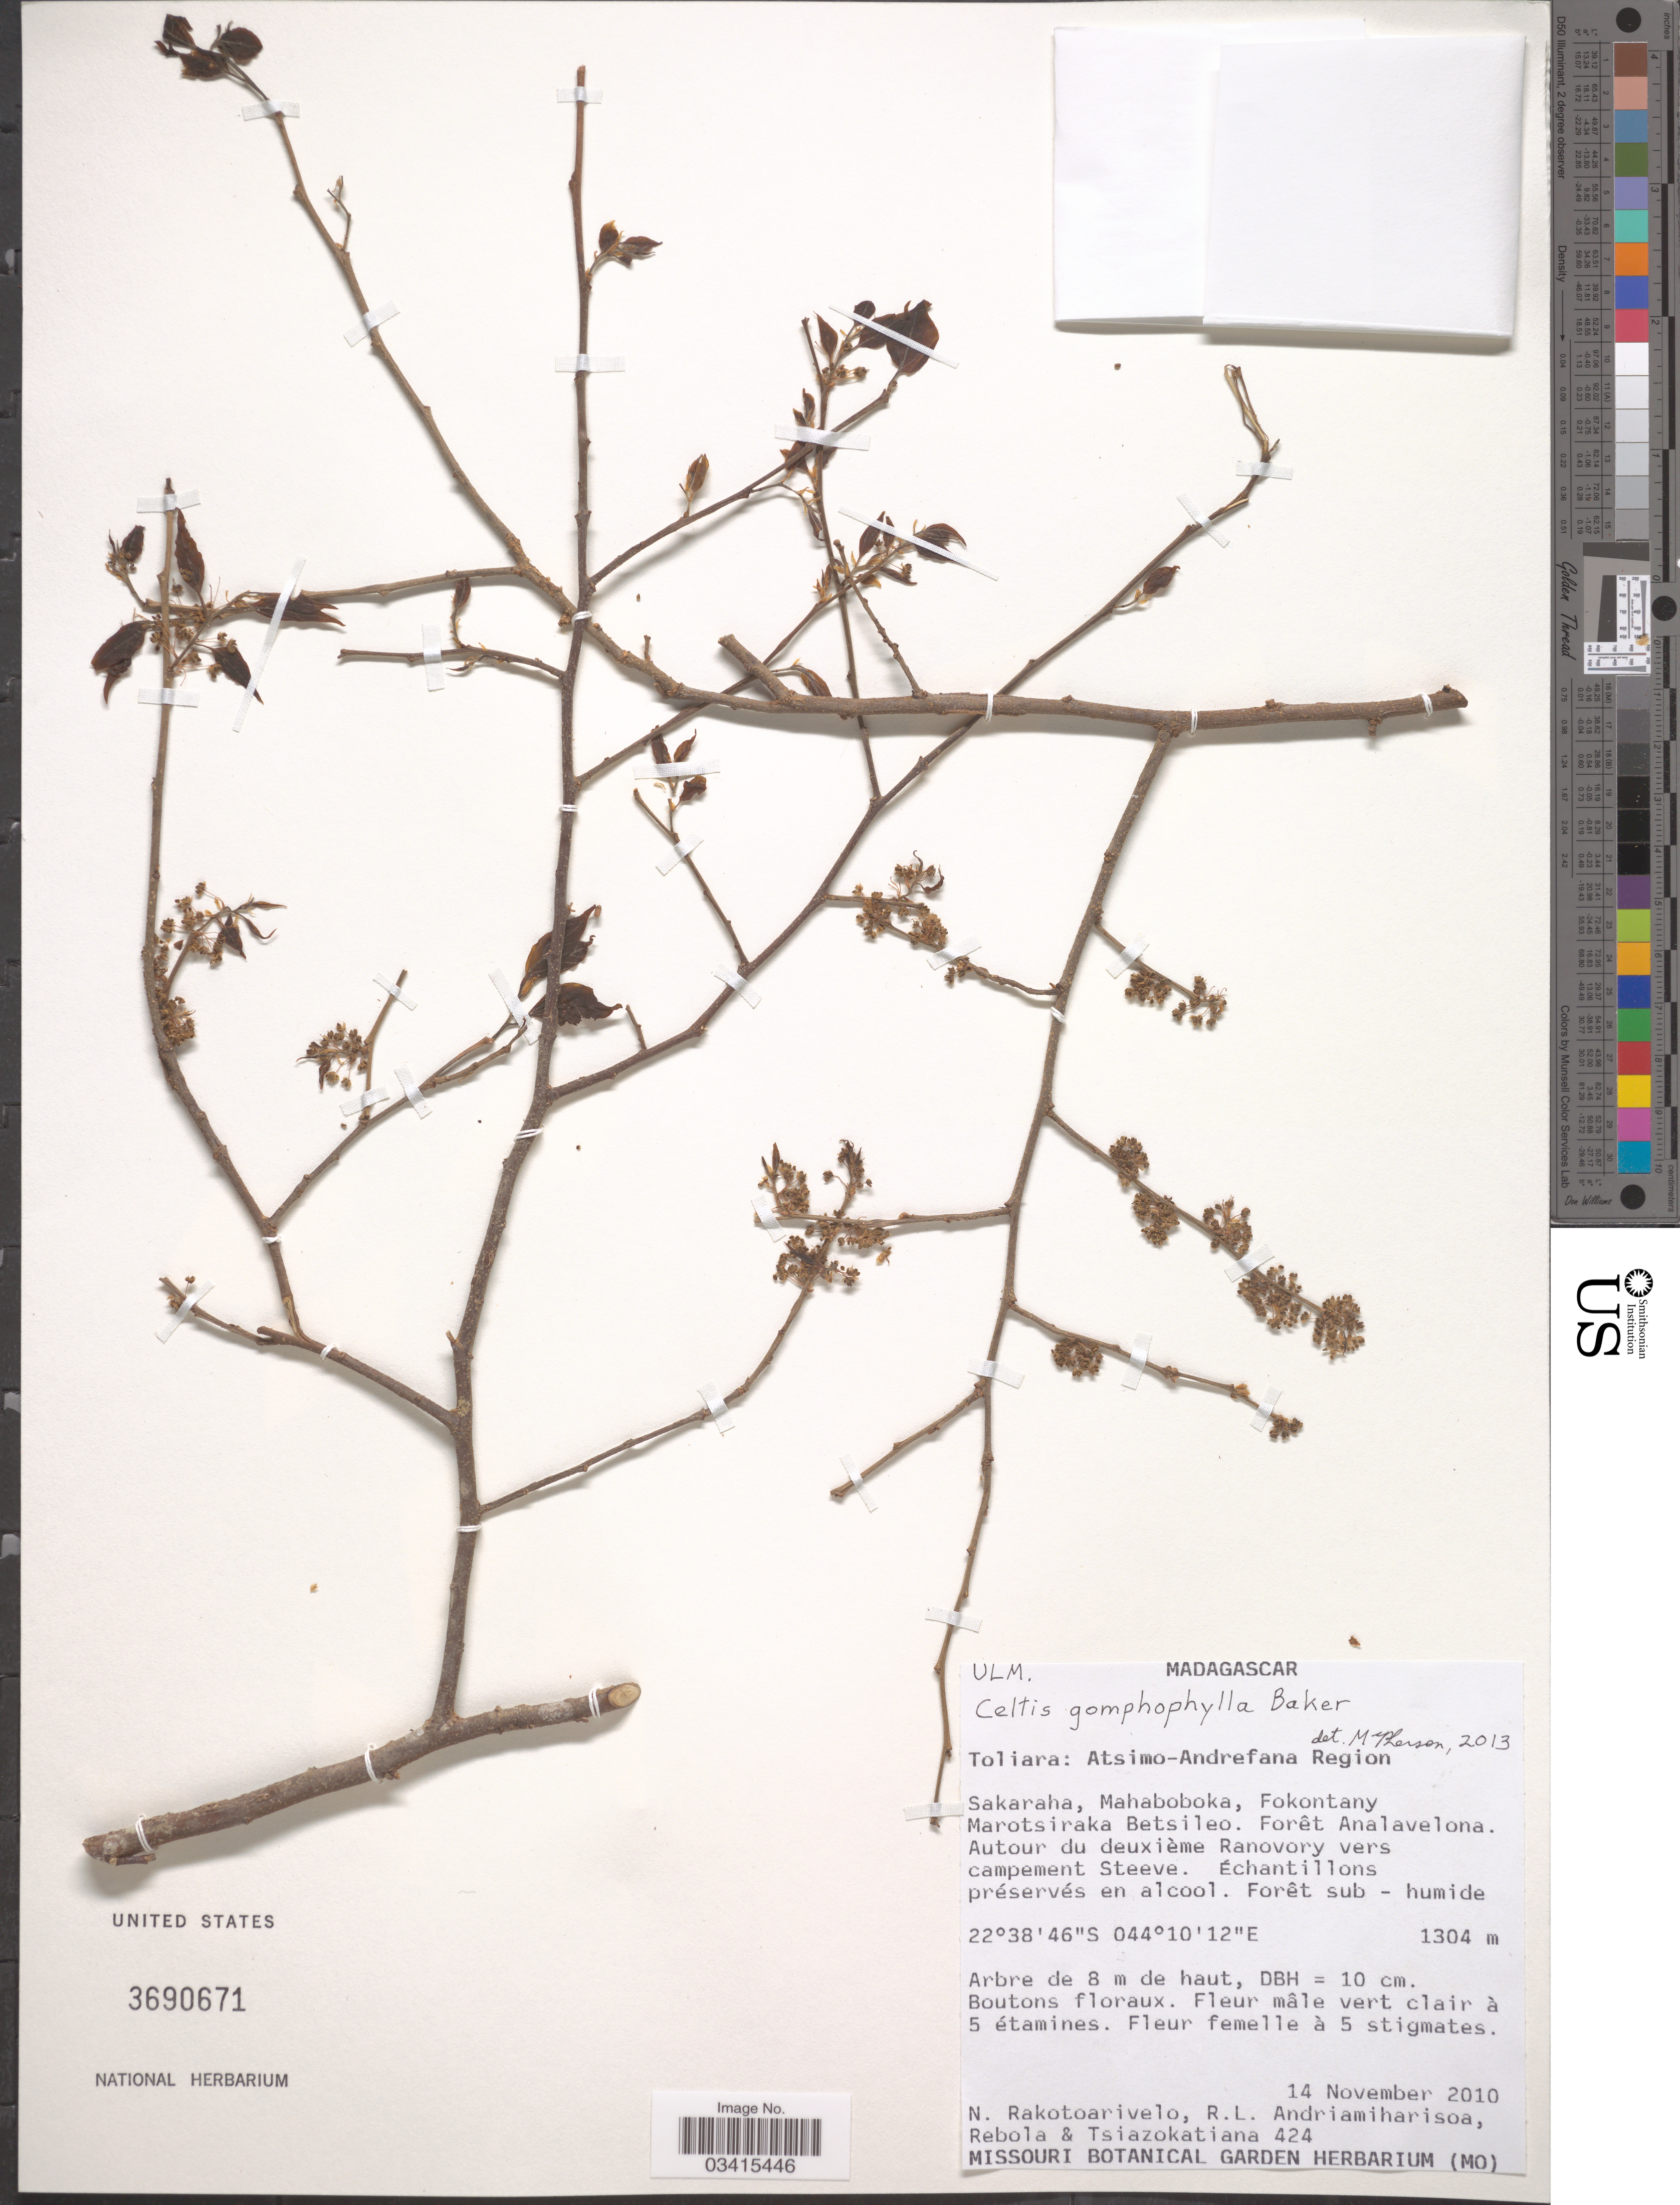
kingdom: Plantae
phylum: Tracheophyta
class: Magnoliopsida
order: Rosales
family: Cannabaceae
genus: Celtis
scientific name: Celtis gomphophylla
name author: Baker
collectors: N. Rakotoarivelo, R. Andriamiharisoa, Rebola, -- & Tsiazokatiana, --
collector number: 424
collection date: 2010-11-14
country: Madagascar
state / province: Atsimo-Andrefana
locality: Atsimo-Andrefana Region. Sakaraha, Mahaboboka, Fokontany Marotsiraka Betsileo. Forêt Analavelona. Autour du deuxième Ranovory vers campement Steeve.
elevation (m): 1304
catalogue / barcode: US 3690671